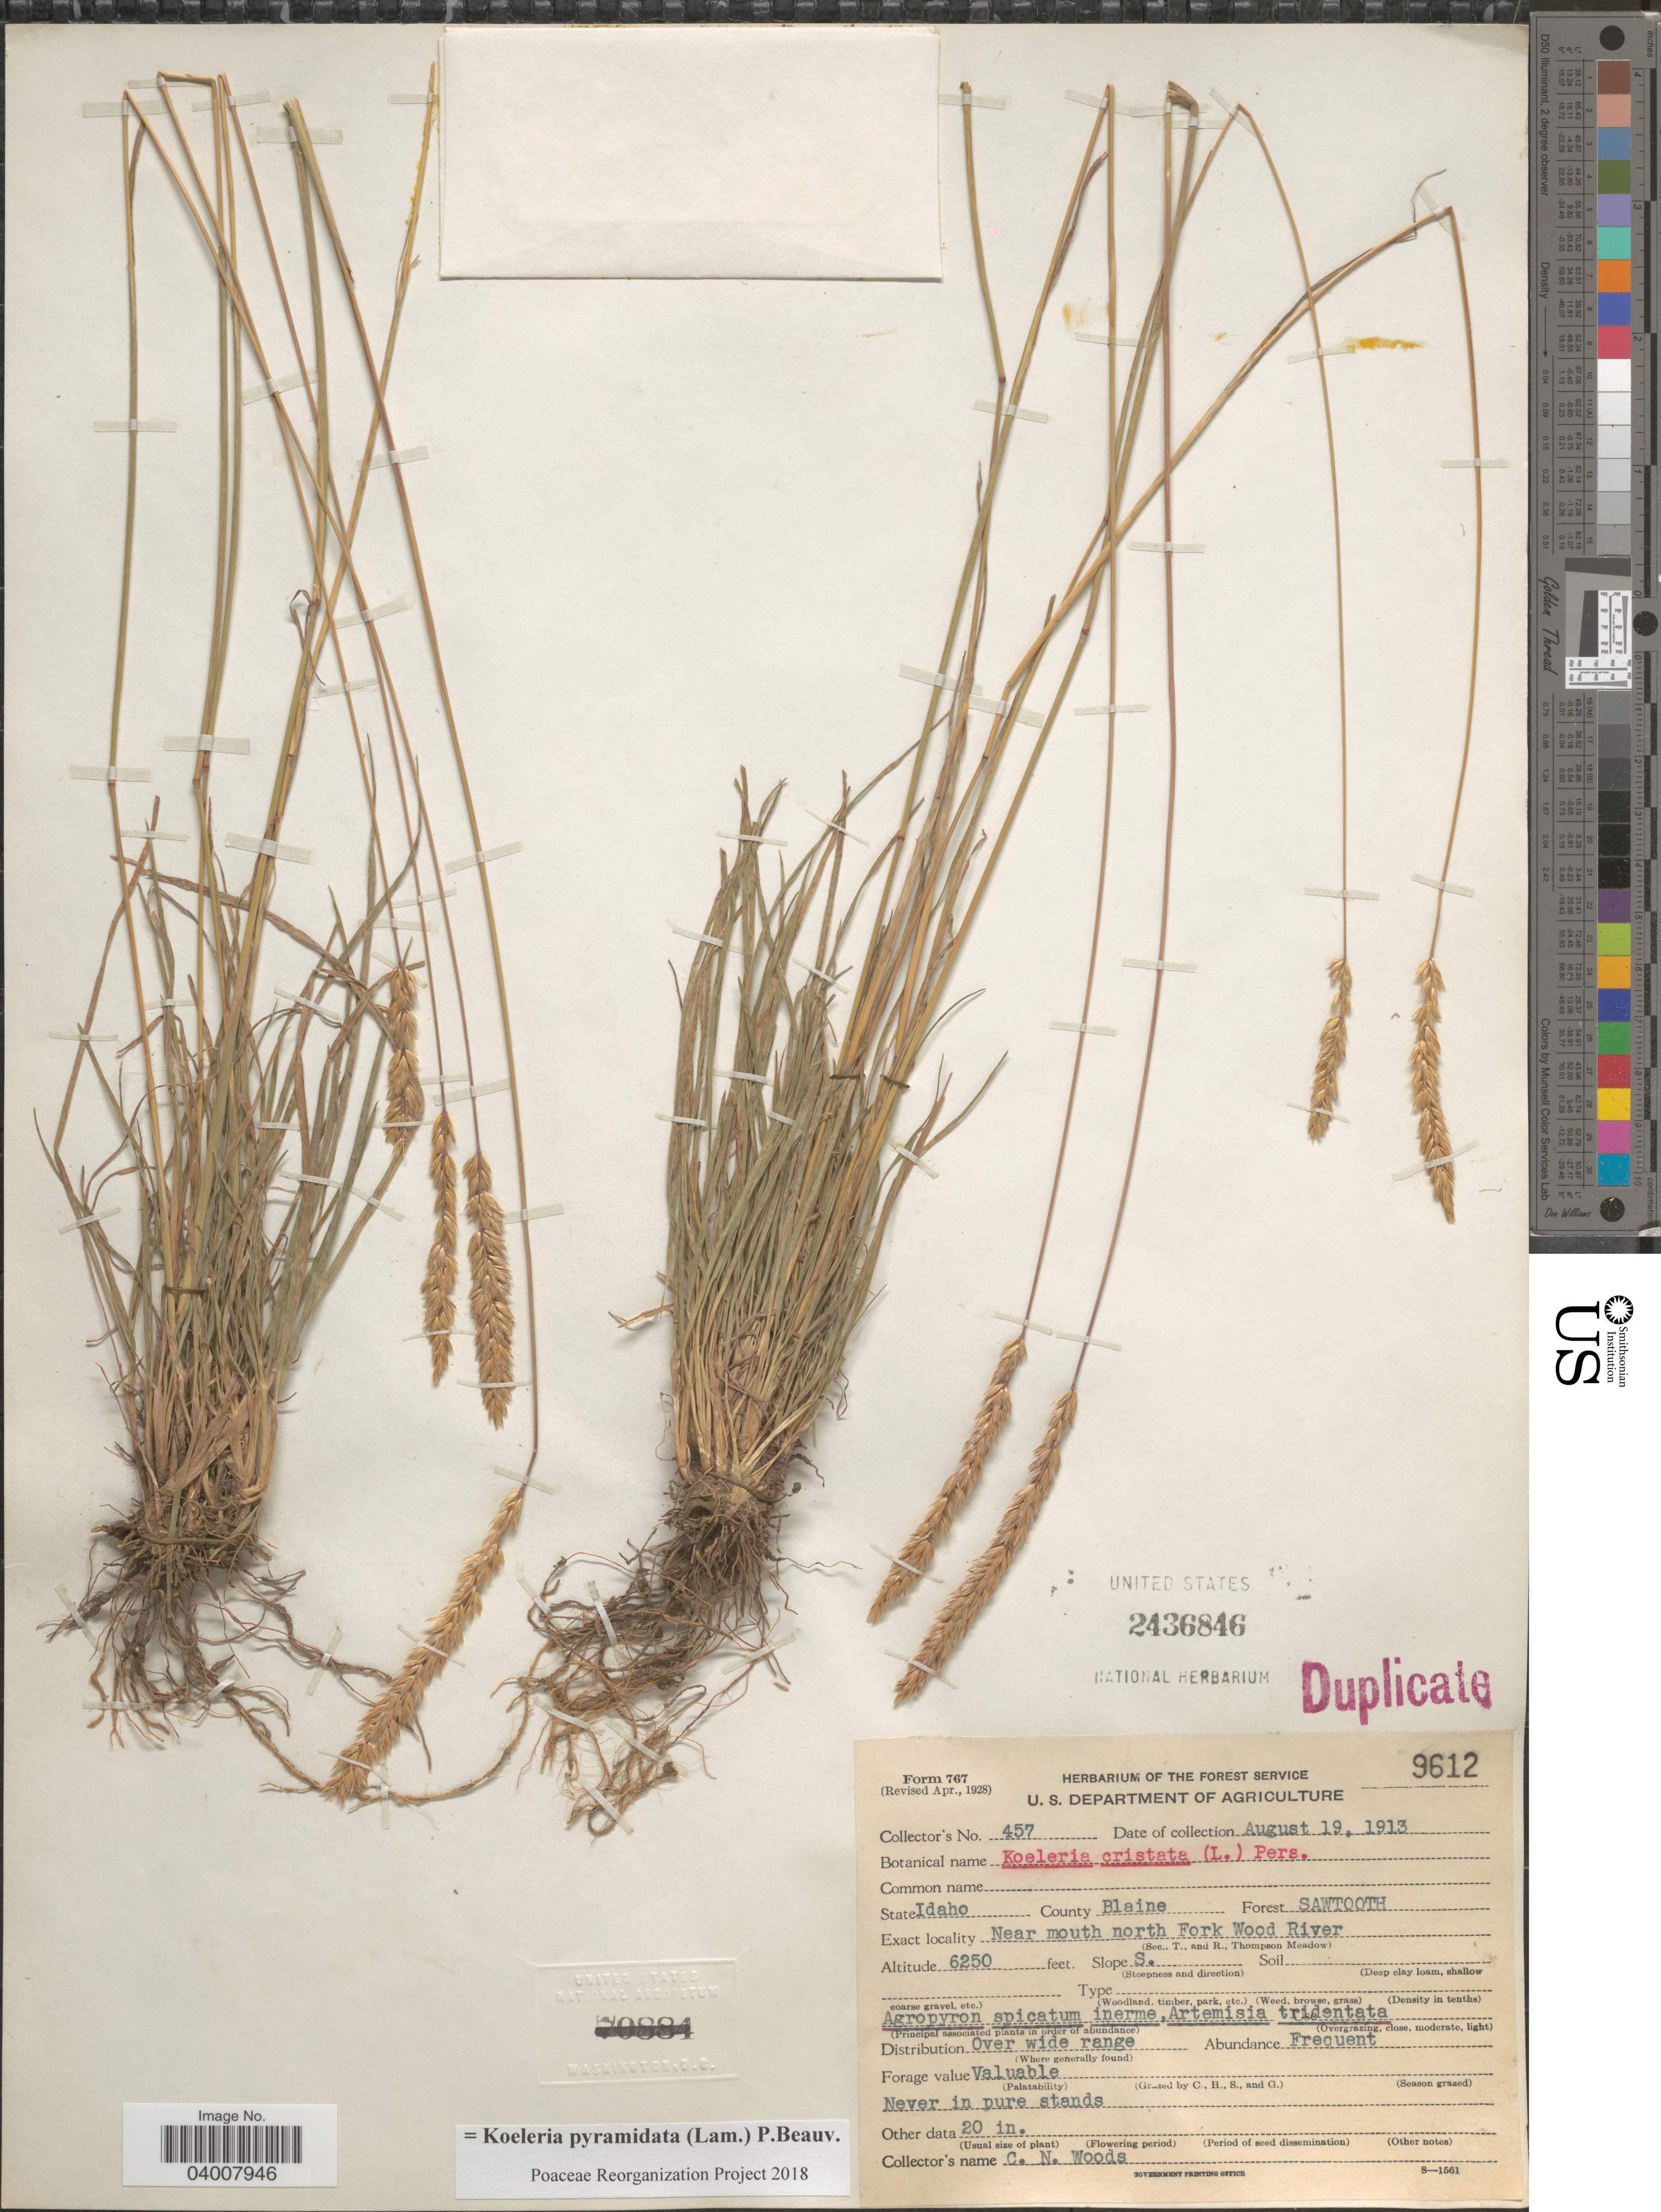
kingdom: Plantae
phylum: Tracheophyta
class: Liliopsida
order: Poales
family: Poaceae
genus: Koeleria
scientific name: Koeleria pyramidata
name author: (Lam.) P. Beauv.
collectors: C. Woods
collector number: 457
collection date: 1913-08-19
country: United States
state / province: Idaho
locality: County Blaine. Forest Sawtooth. Near mouth north Fork Wood River. Slope S.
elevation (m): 1905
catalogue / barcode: US 2436846